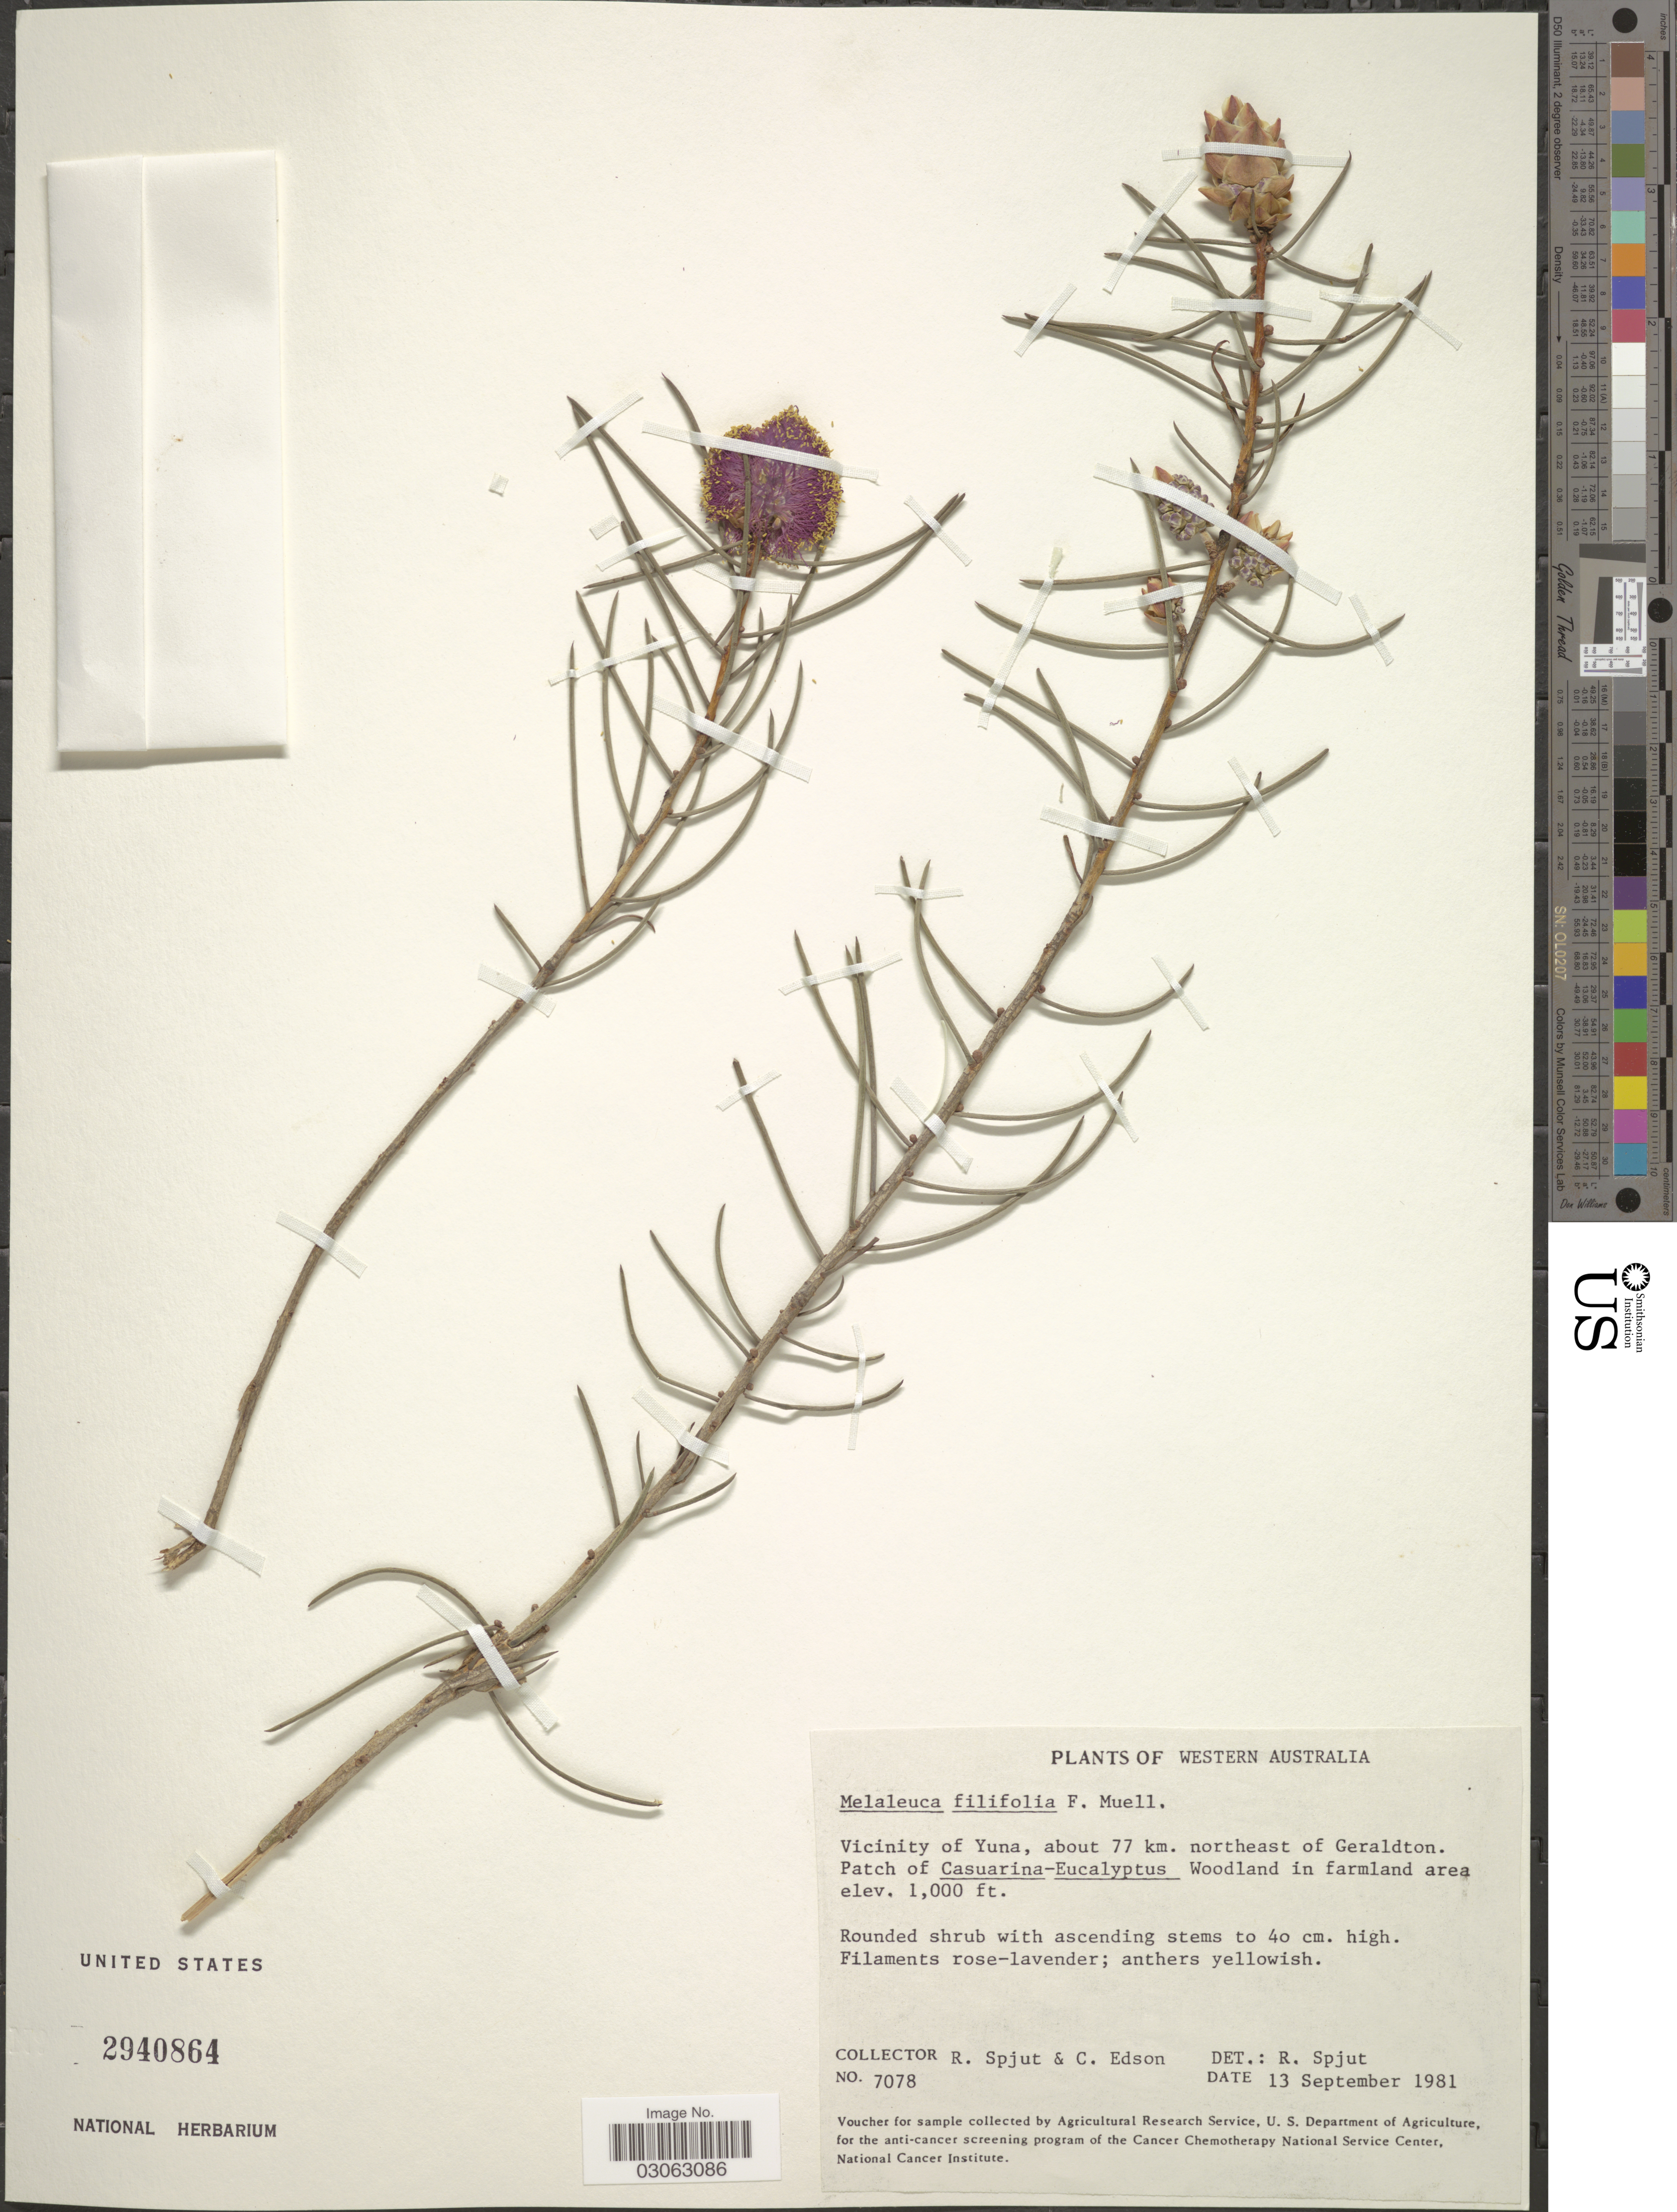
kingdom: Plantae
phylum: Tracheophyta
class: Magnoliopsida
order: Myrtales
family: Myrtaceae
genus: Melaleuca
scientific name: Melaleuca filifolia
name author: F. Muell.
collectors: R. Spjut & C. Edson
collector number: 7078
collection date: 1981-09-13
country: Australia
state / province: Western Australia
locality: Vicinity of Yuna, about 77 km. northeast of Geraldton.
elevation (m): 305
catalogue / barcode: US 2940864